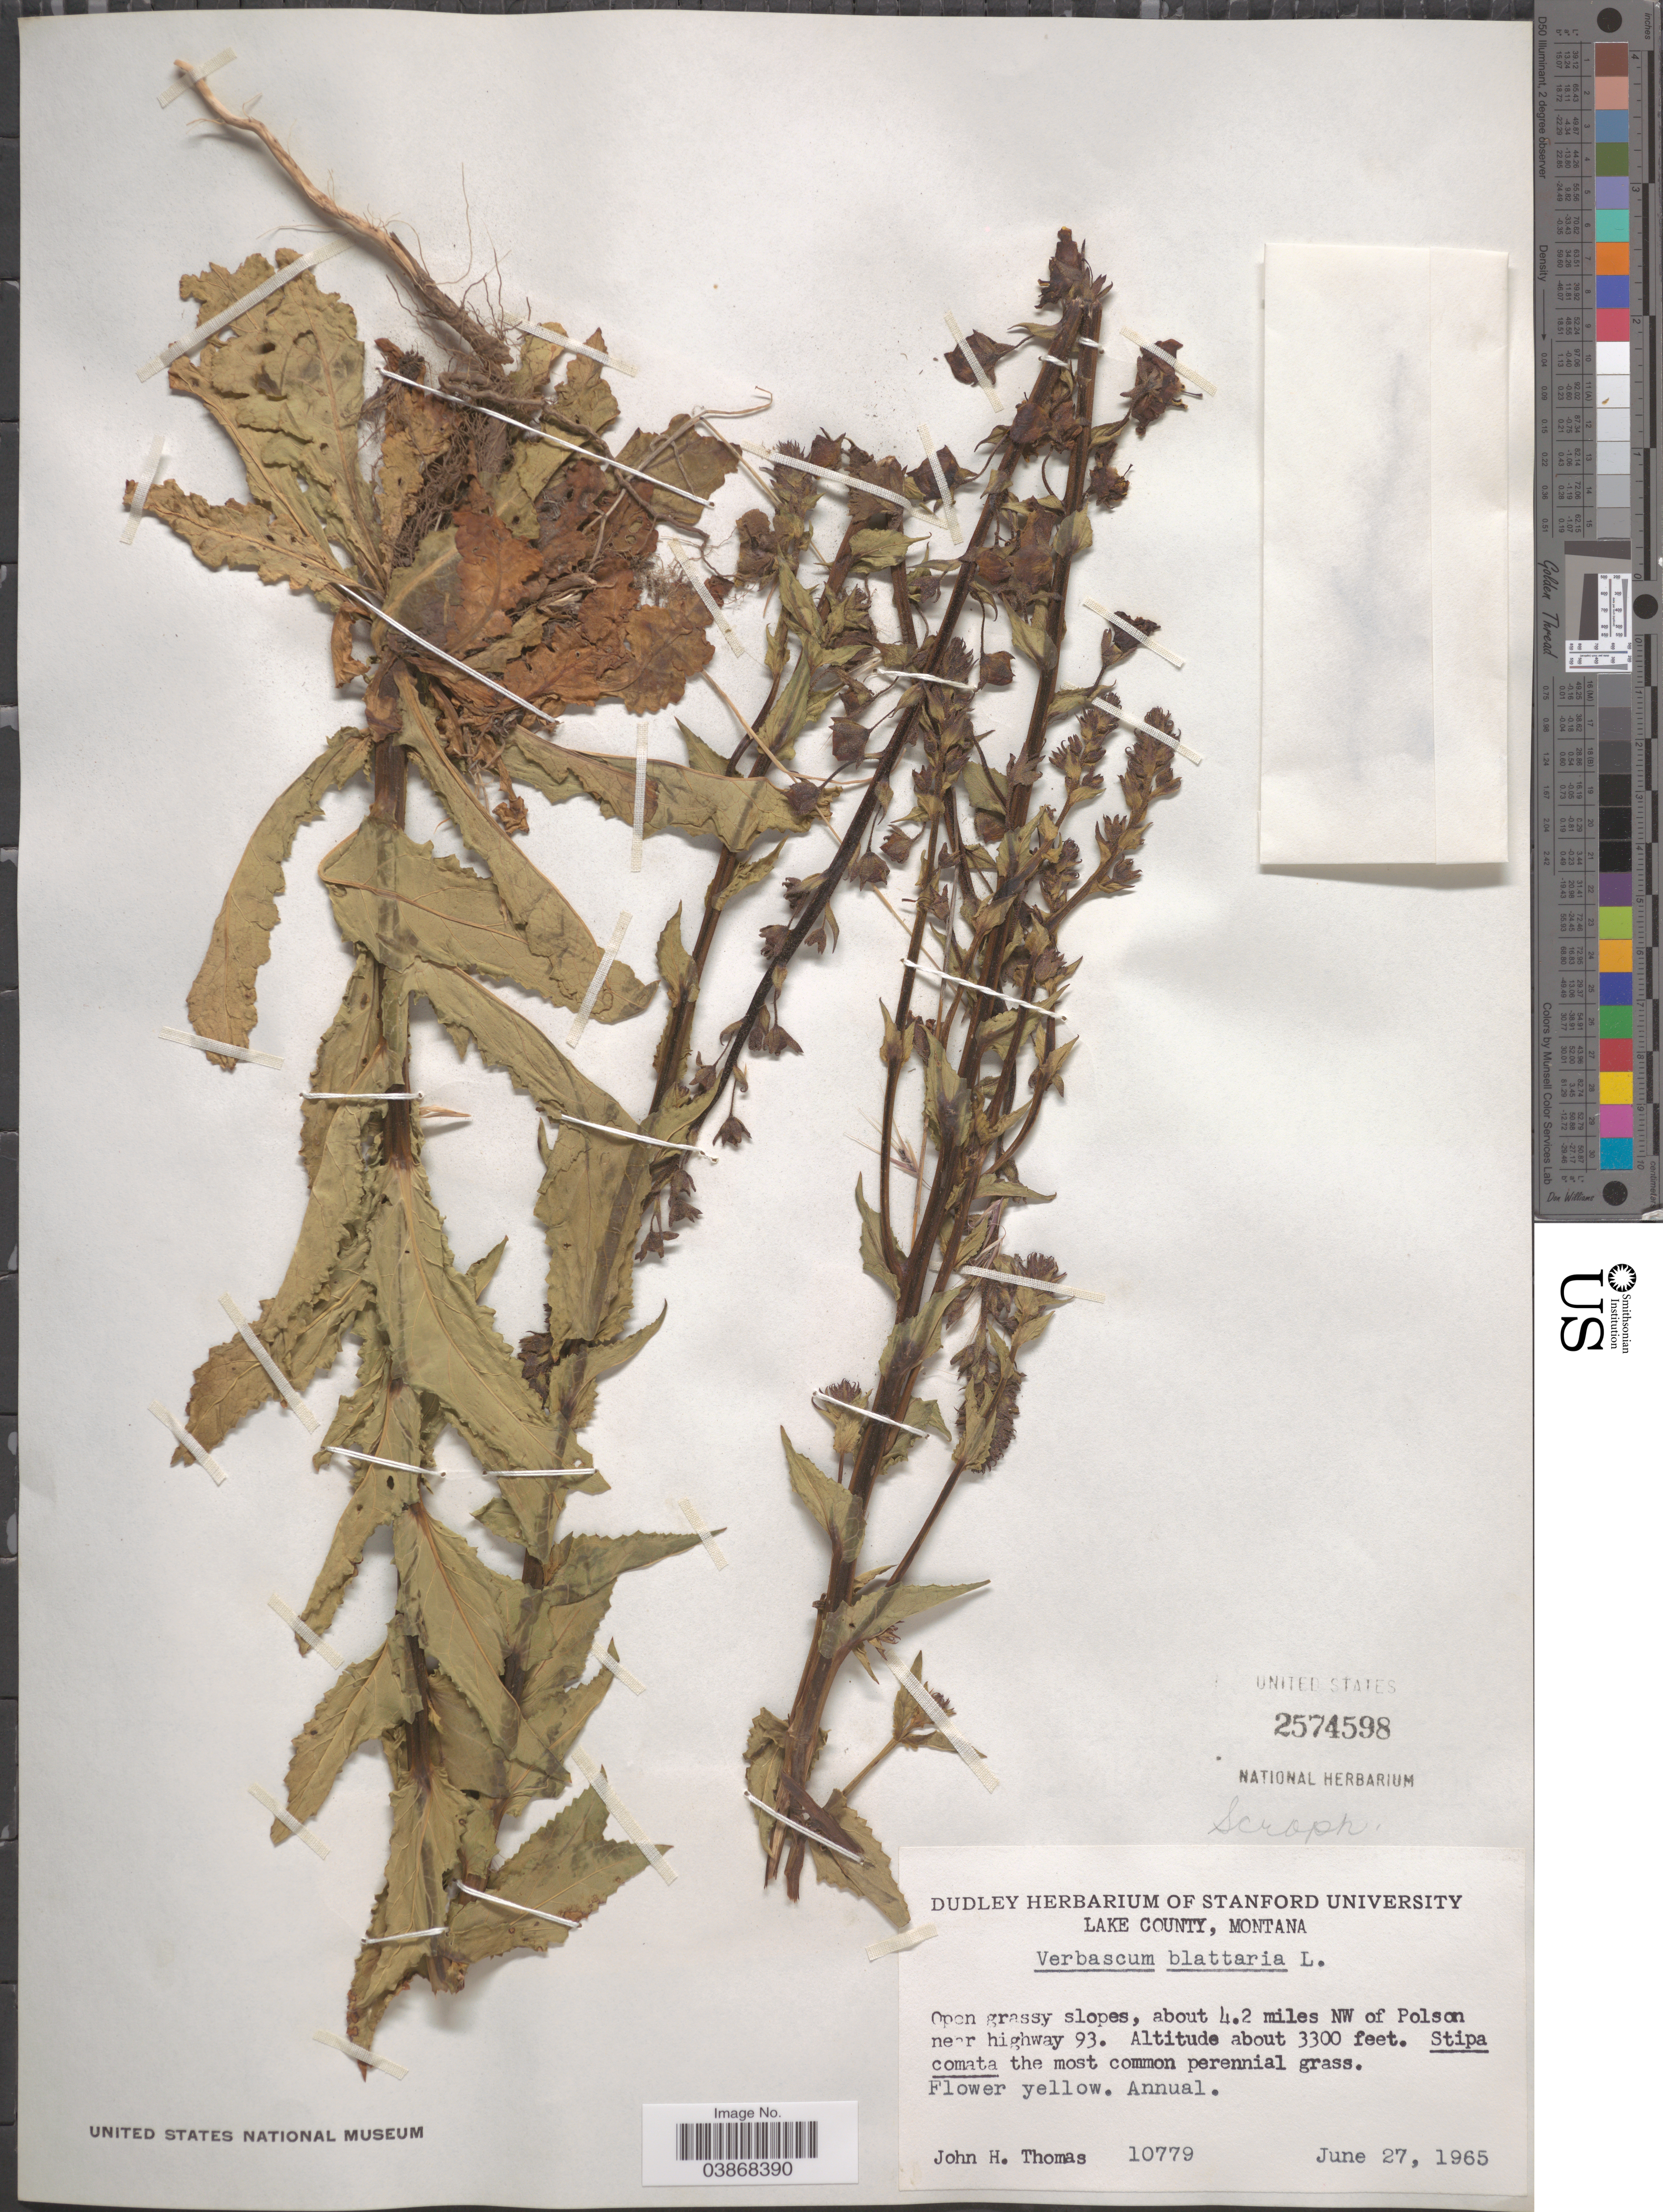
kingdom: Plantae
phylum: Tracheophyta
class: Magnoliopsida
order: Lamiales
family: Scrophulariaceae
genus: Verbascum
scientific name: Verbascum blattaria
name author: L.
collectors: J. H. Thomas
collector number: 10779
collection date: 1965-06-27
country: United States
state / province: Montana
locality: Lake County. Open grassy slopes, about 4.2 miles NW of Polson near highway 93.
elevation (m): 1006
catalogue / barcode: US 2574598